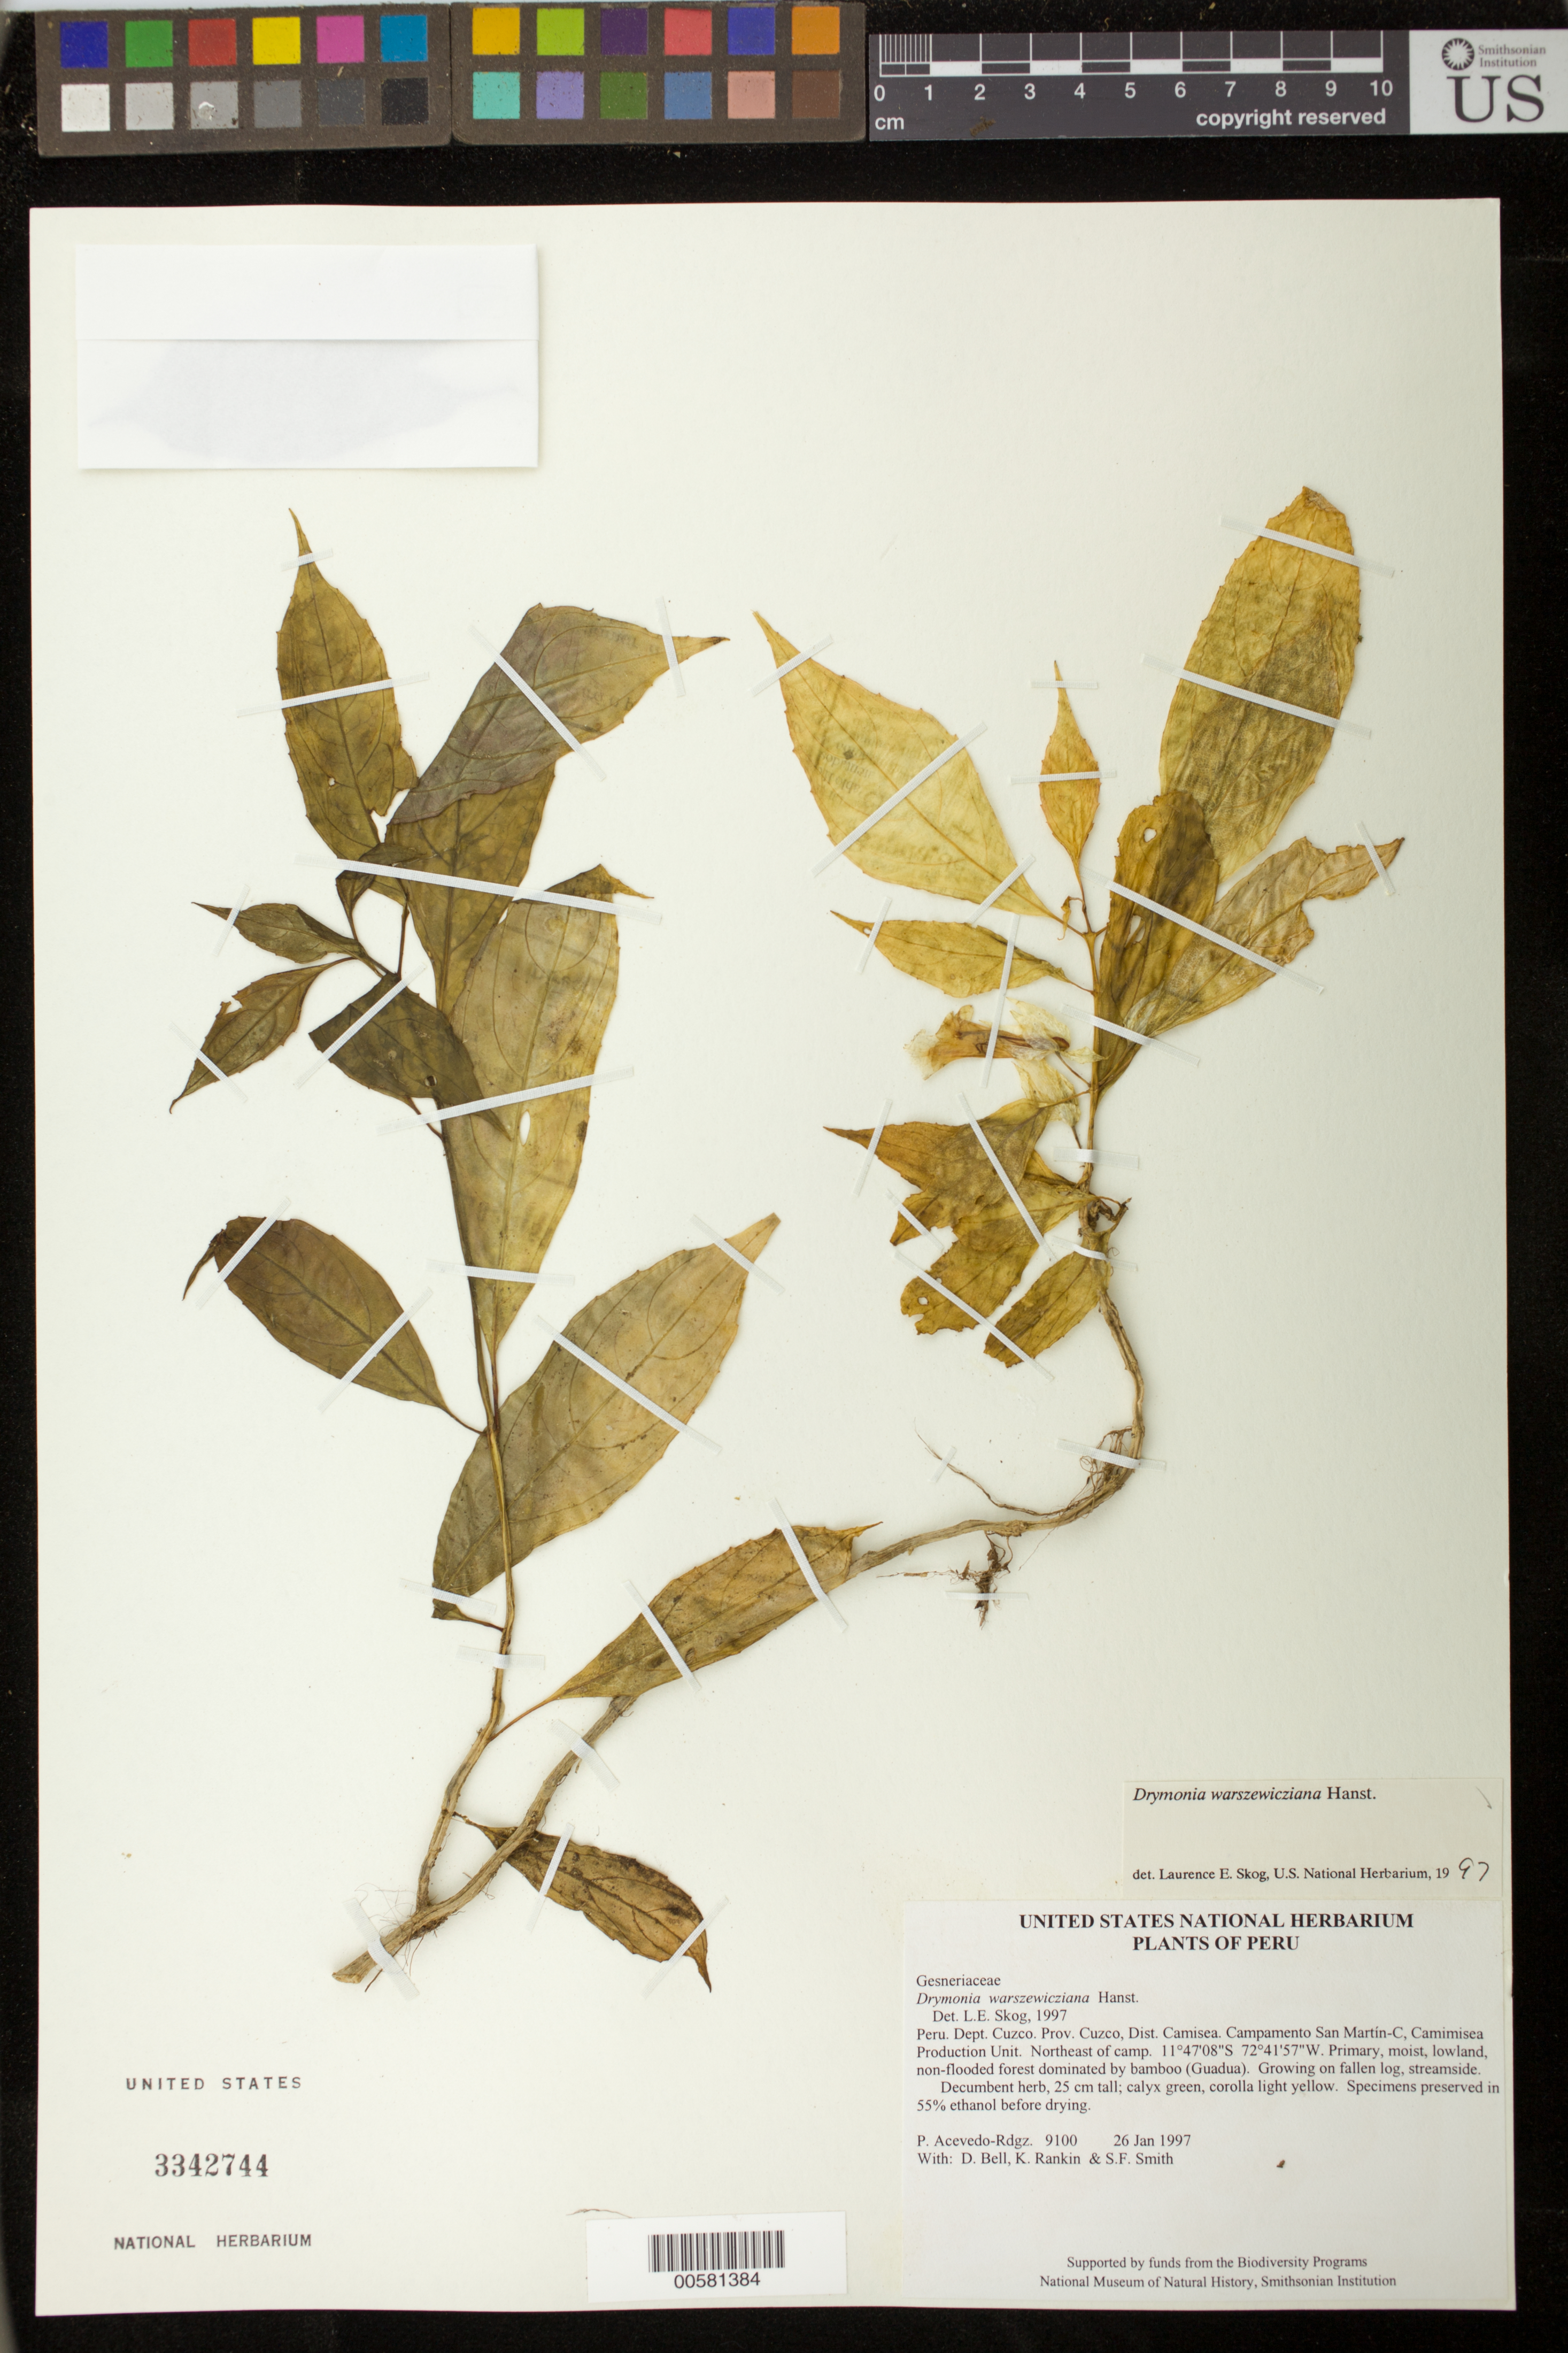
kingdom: Plantae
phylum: Tracheophyta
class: Magnoliopsida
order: Lamiales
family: Gesneriaceae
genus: Drymonia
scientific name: Drymonia warszewicziana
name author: Hanst.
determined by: Skog, Laurence E.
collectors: P. Acevedo-Rodr., D. A. Bell, K. Rankin & S.F. Smith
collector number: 9100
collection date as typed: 26 Jan 1997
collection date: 1997-01-26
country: Peru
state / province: Cusco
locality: Prov. Cuzco, Dtto. Camisea; Campamento San Martín-C, Camisea Production Unit; NE of camp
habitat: Primary, moist, lowland, non-flooded forest dominated by bamboo (Guadua); wet season; growing on fallen log, streamside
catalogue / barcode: US 3342744